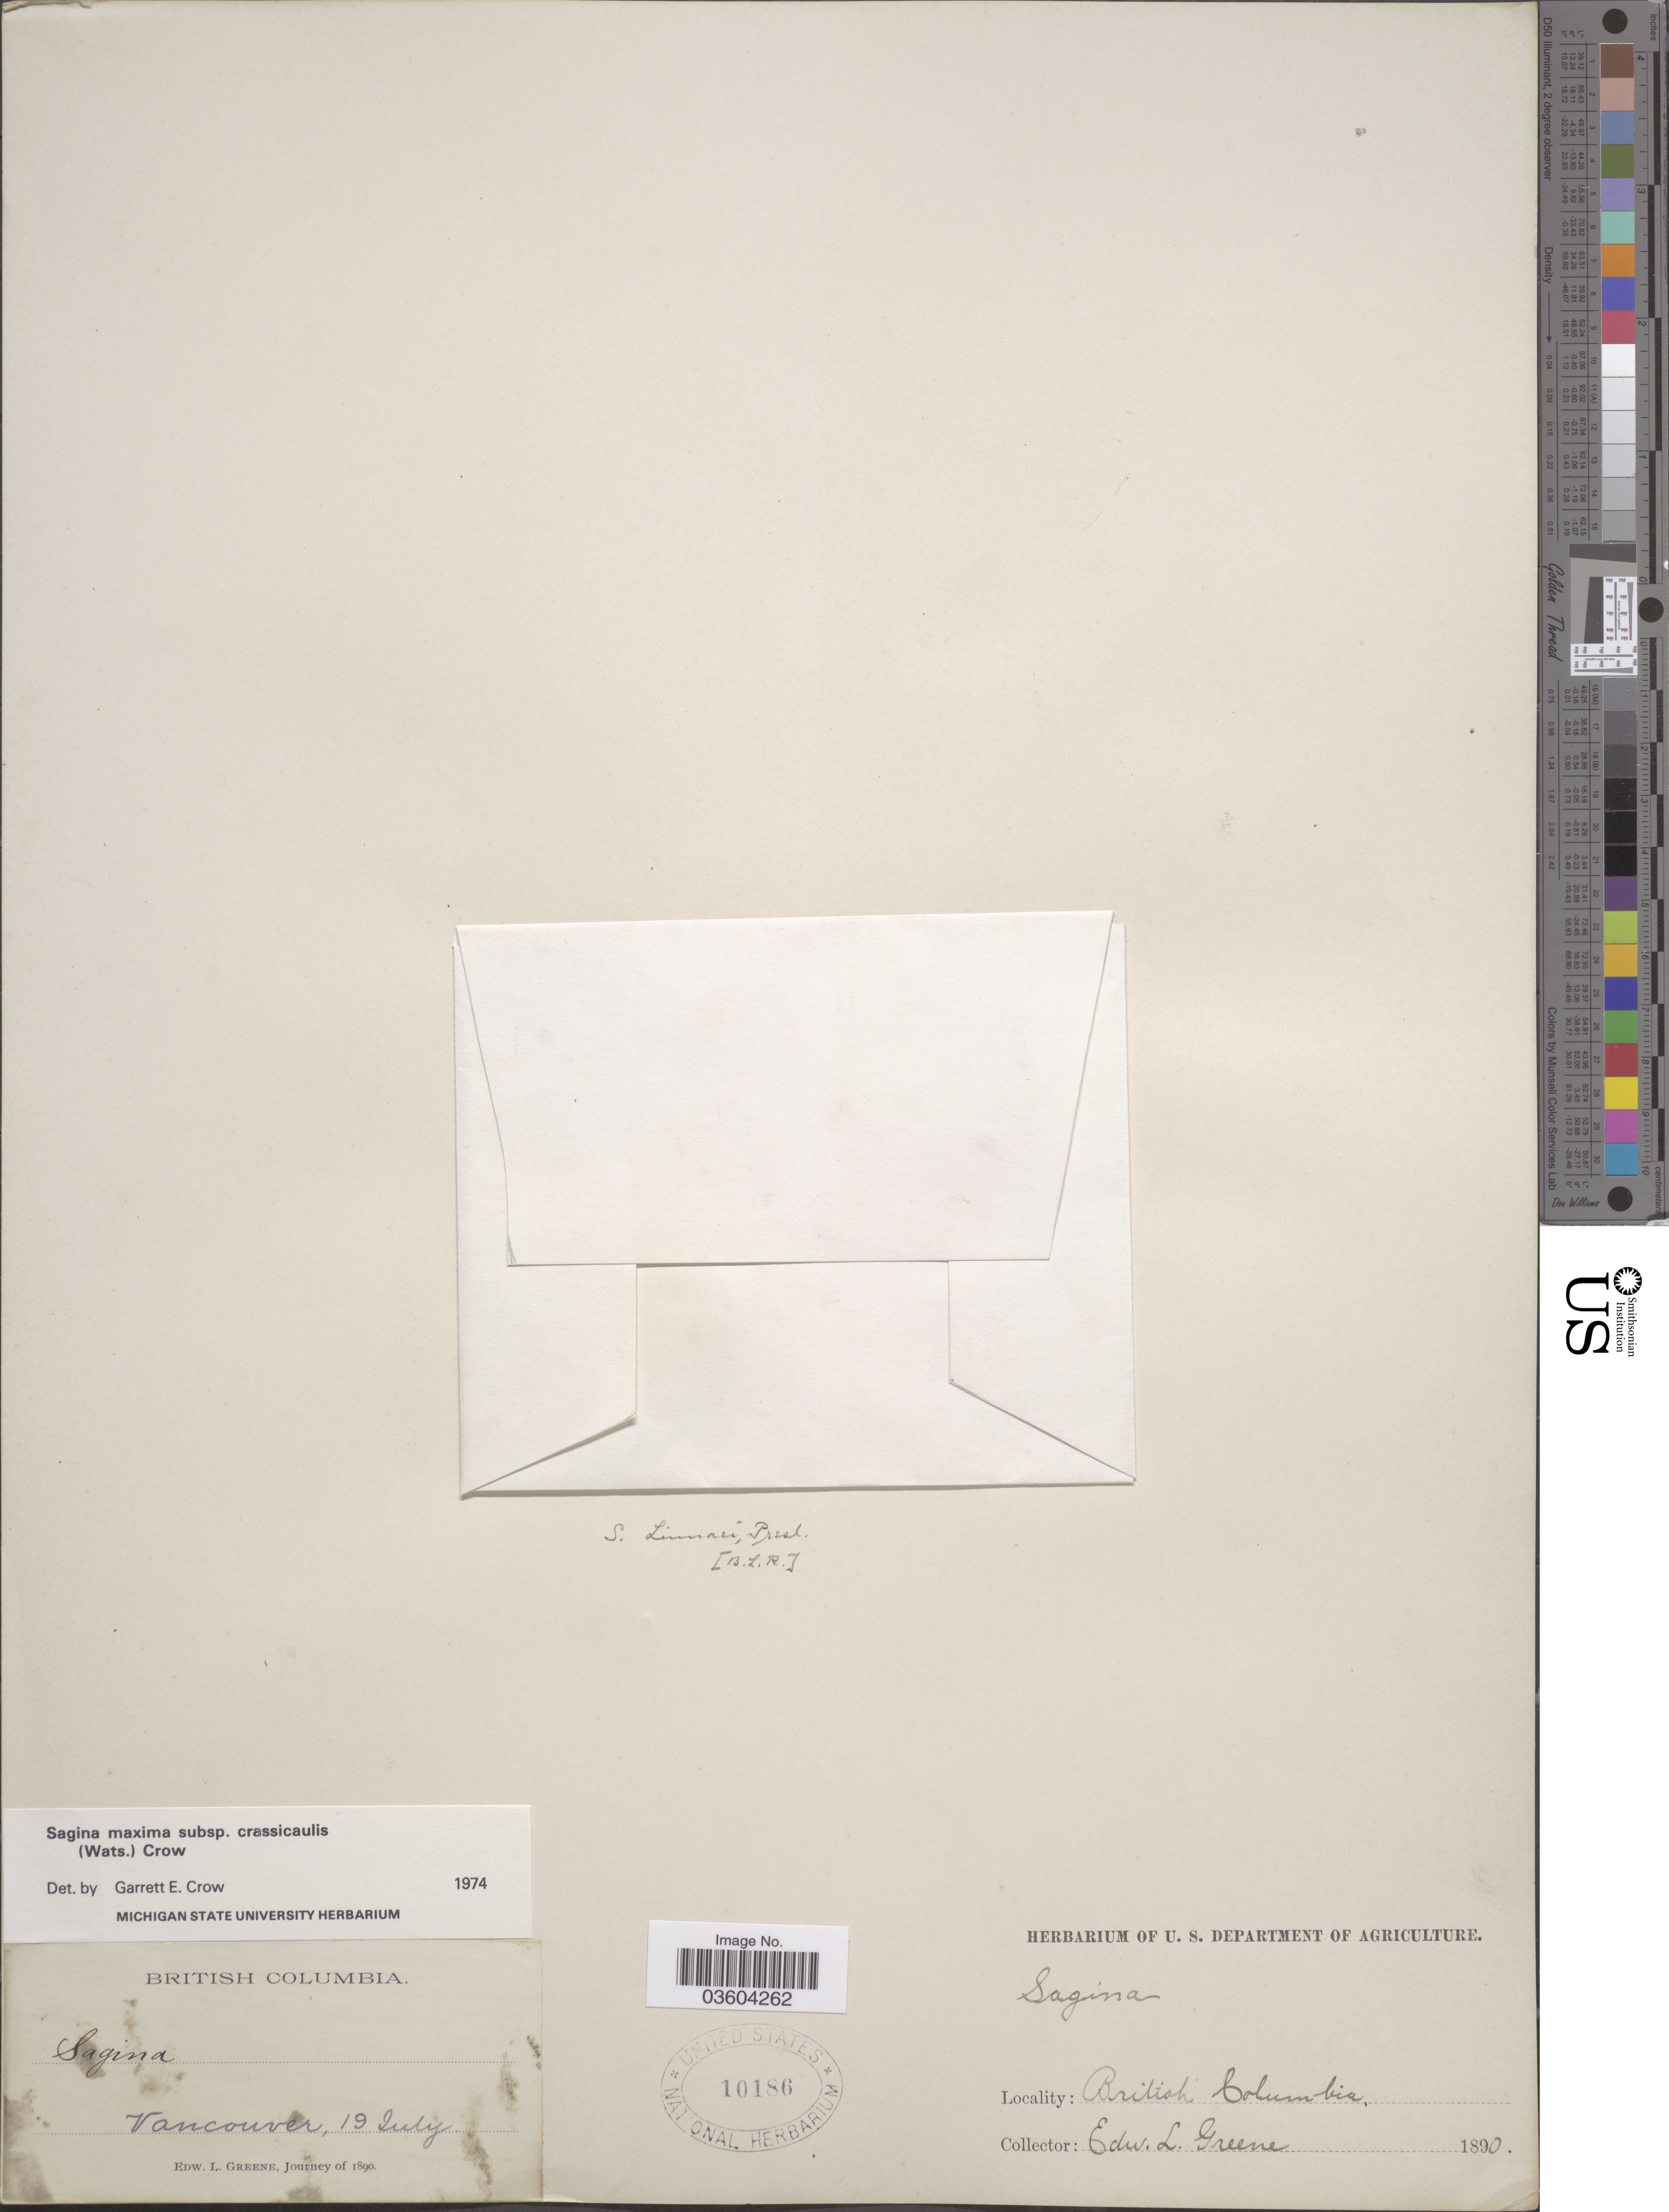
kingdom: Plantae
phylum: Tracheophyta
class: Magnoliopsida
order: Caryophyllales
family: Caryophyllaceae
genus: Sagina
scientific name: Sagina maxima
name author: A. Gray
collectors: E. L. Greene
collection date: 1890-07-19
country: Canada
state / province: British Columbia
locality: Vancouver.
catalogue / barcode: US 10186